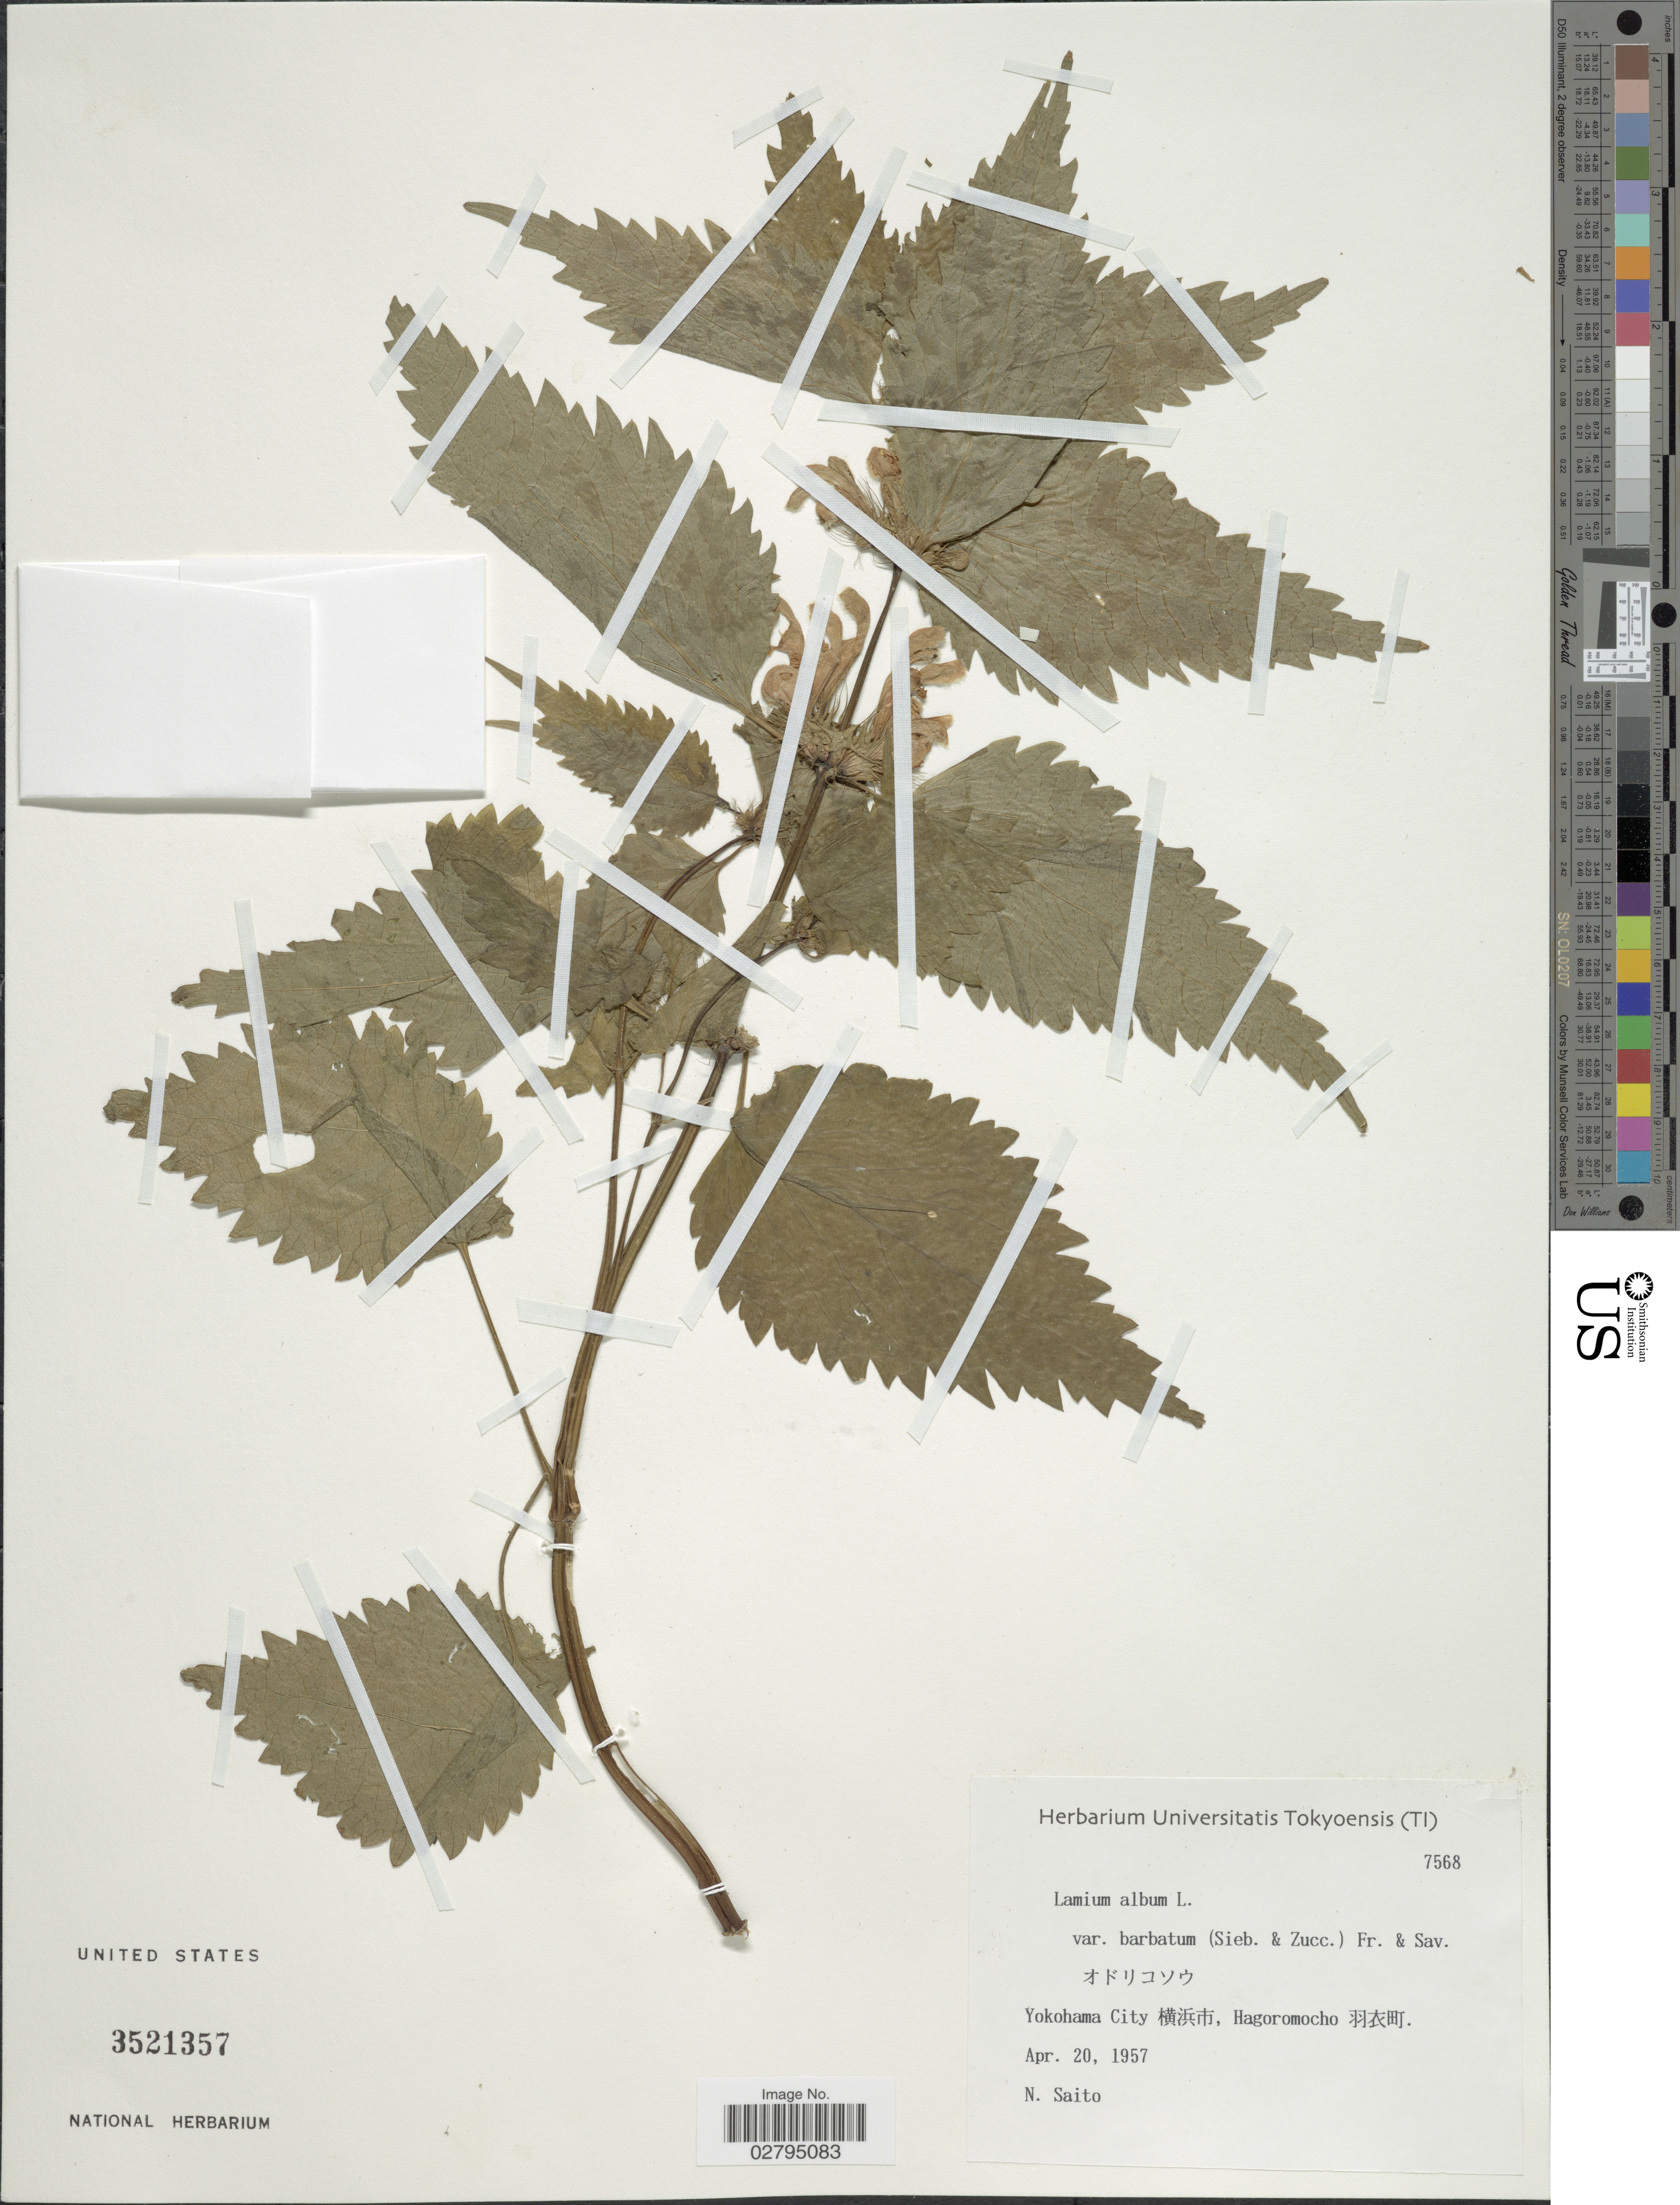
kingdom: Plantae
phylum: Tracheophyta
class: Magnoliopsida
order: Lamiales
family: Lamiaceae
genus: Lamium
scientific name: Lamium album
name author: L.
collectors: N. Saito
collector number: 7568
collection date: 1957-04-20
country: Japan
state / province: Tokyo, Federal City of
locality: Yokohama City X, Hagoromocho X.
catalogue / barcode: US 3521357